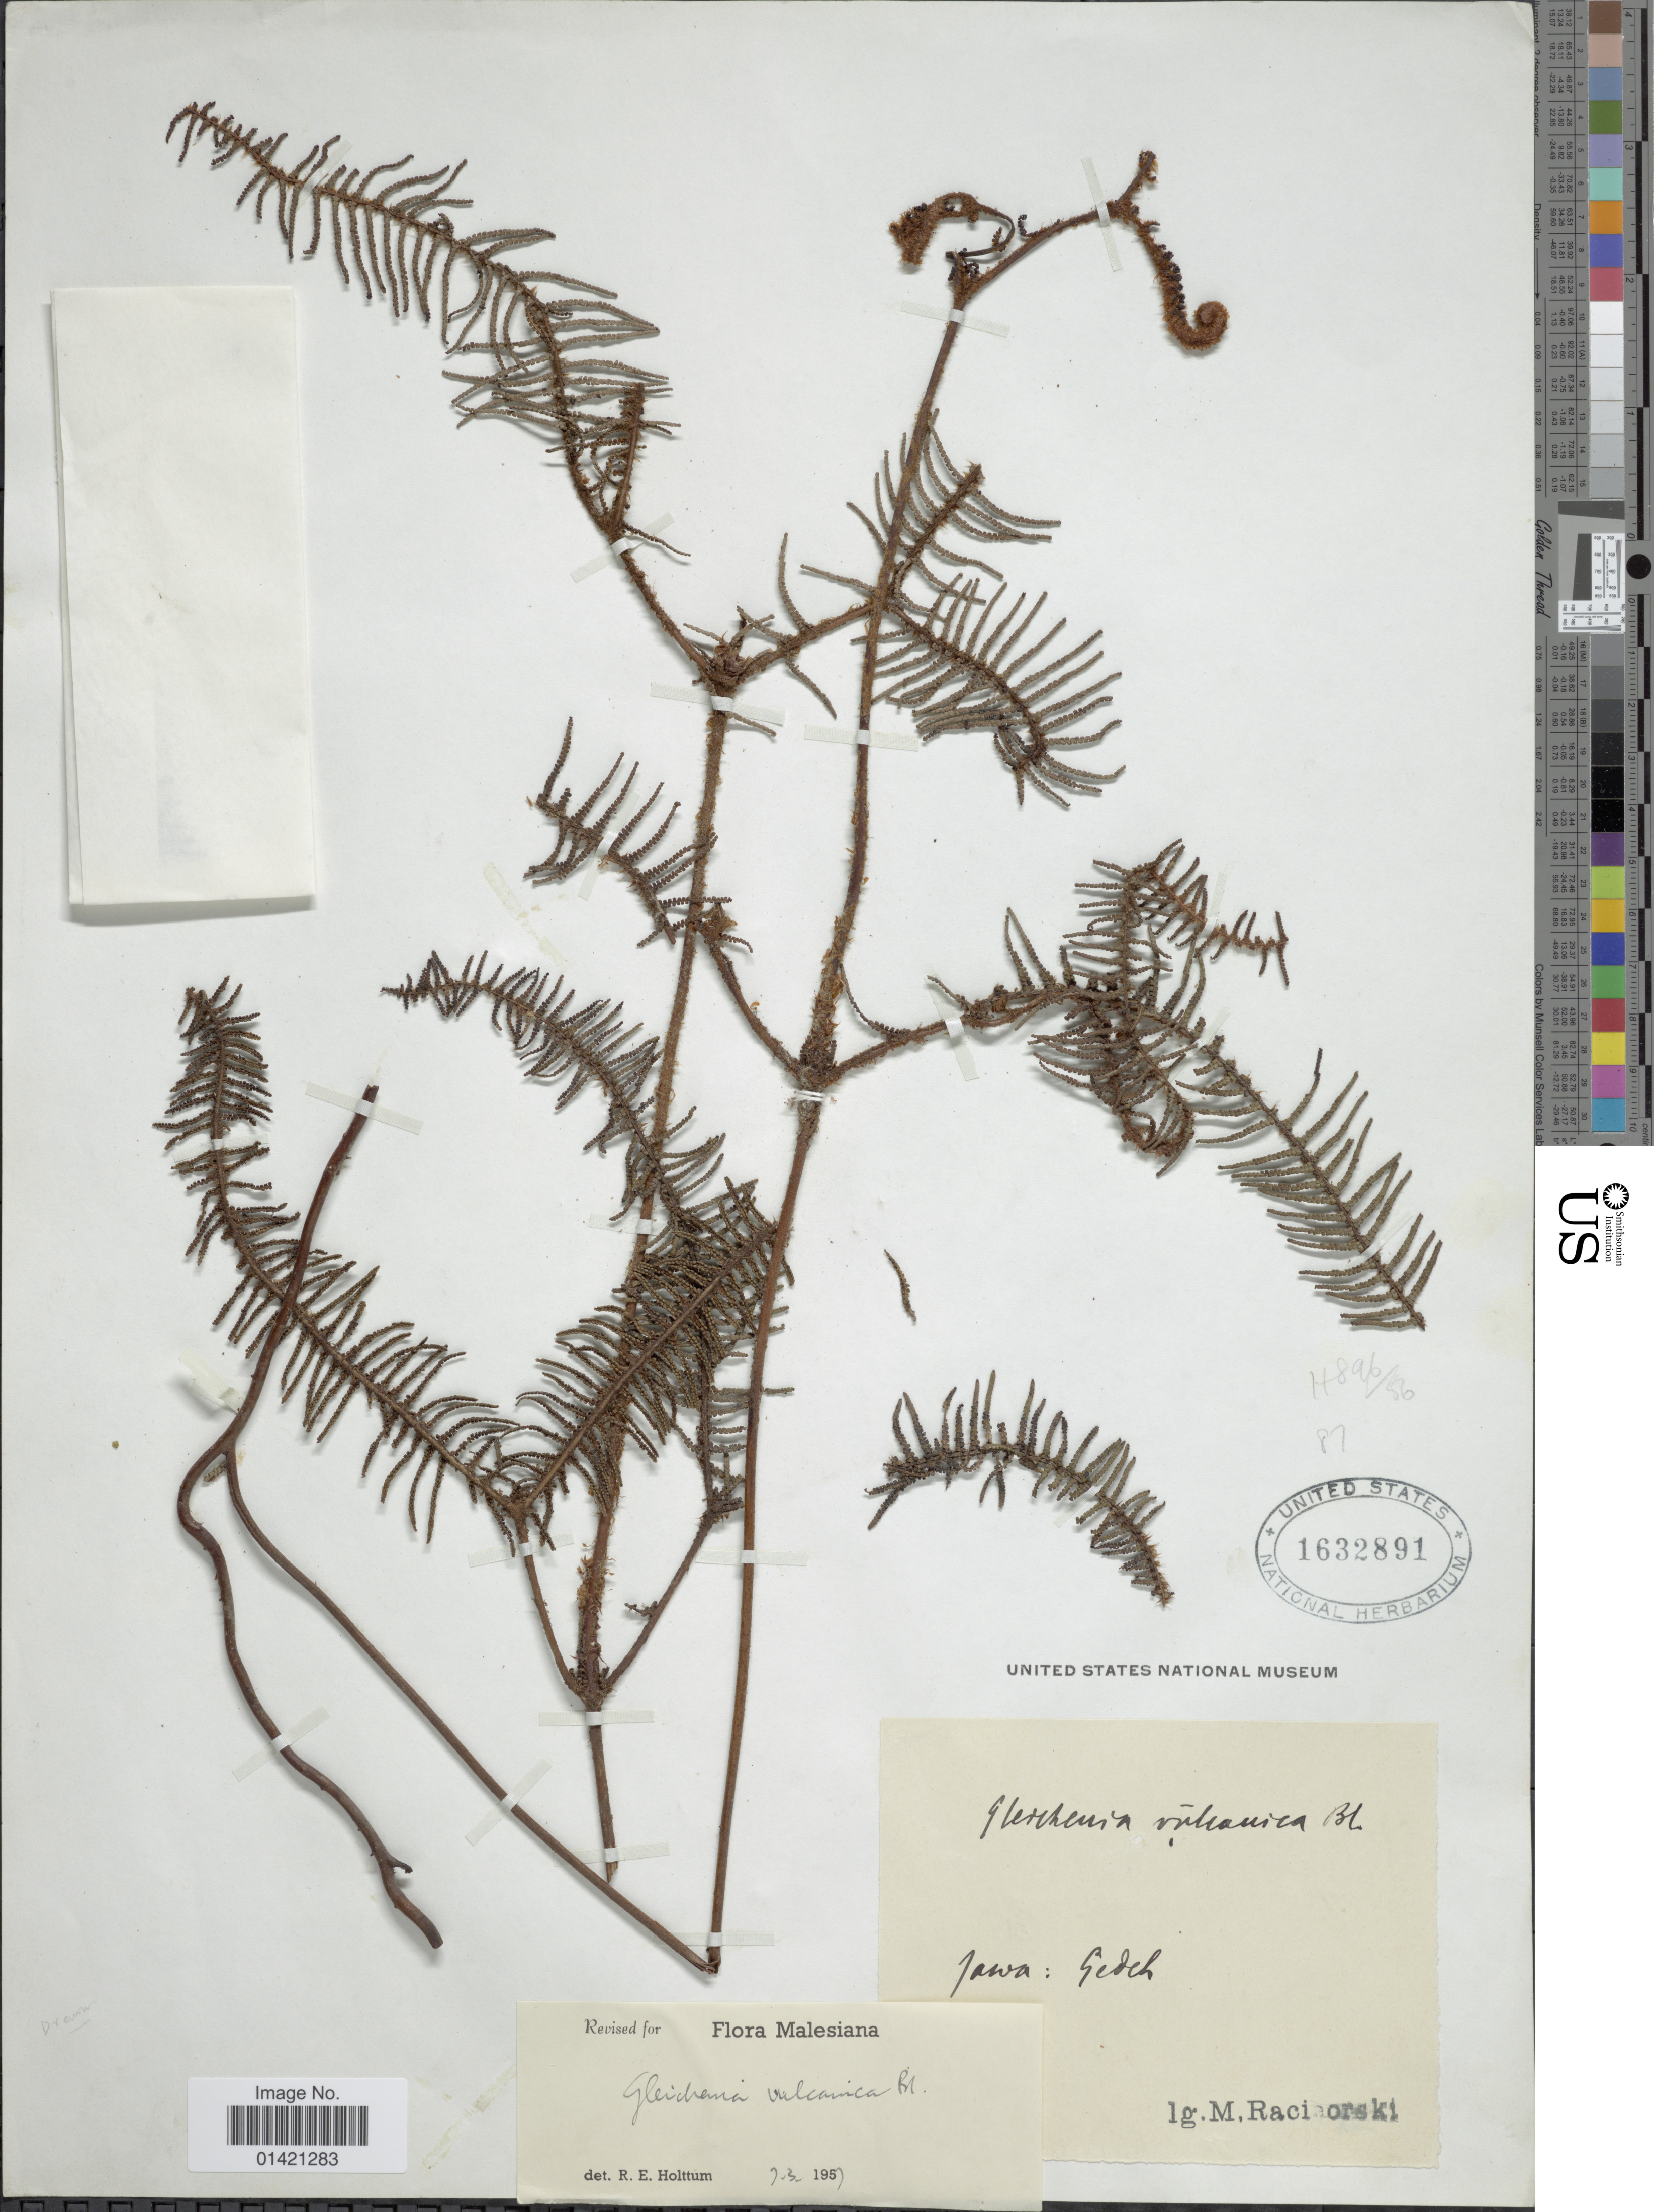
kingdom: Plantae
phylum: Tracheophyta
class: Polypodiopsida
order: Gleicheniales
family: Gleicheniaceae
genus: Gleichenia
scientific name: Gleichenia vulcanica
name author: Blume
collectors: M. Raciborski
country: Indonesia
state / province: Java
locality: Gedeh.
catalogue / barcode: US 1632891